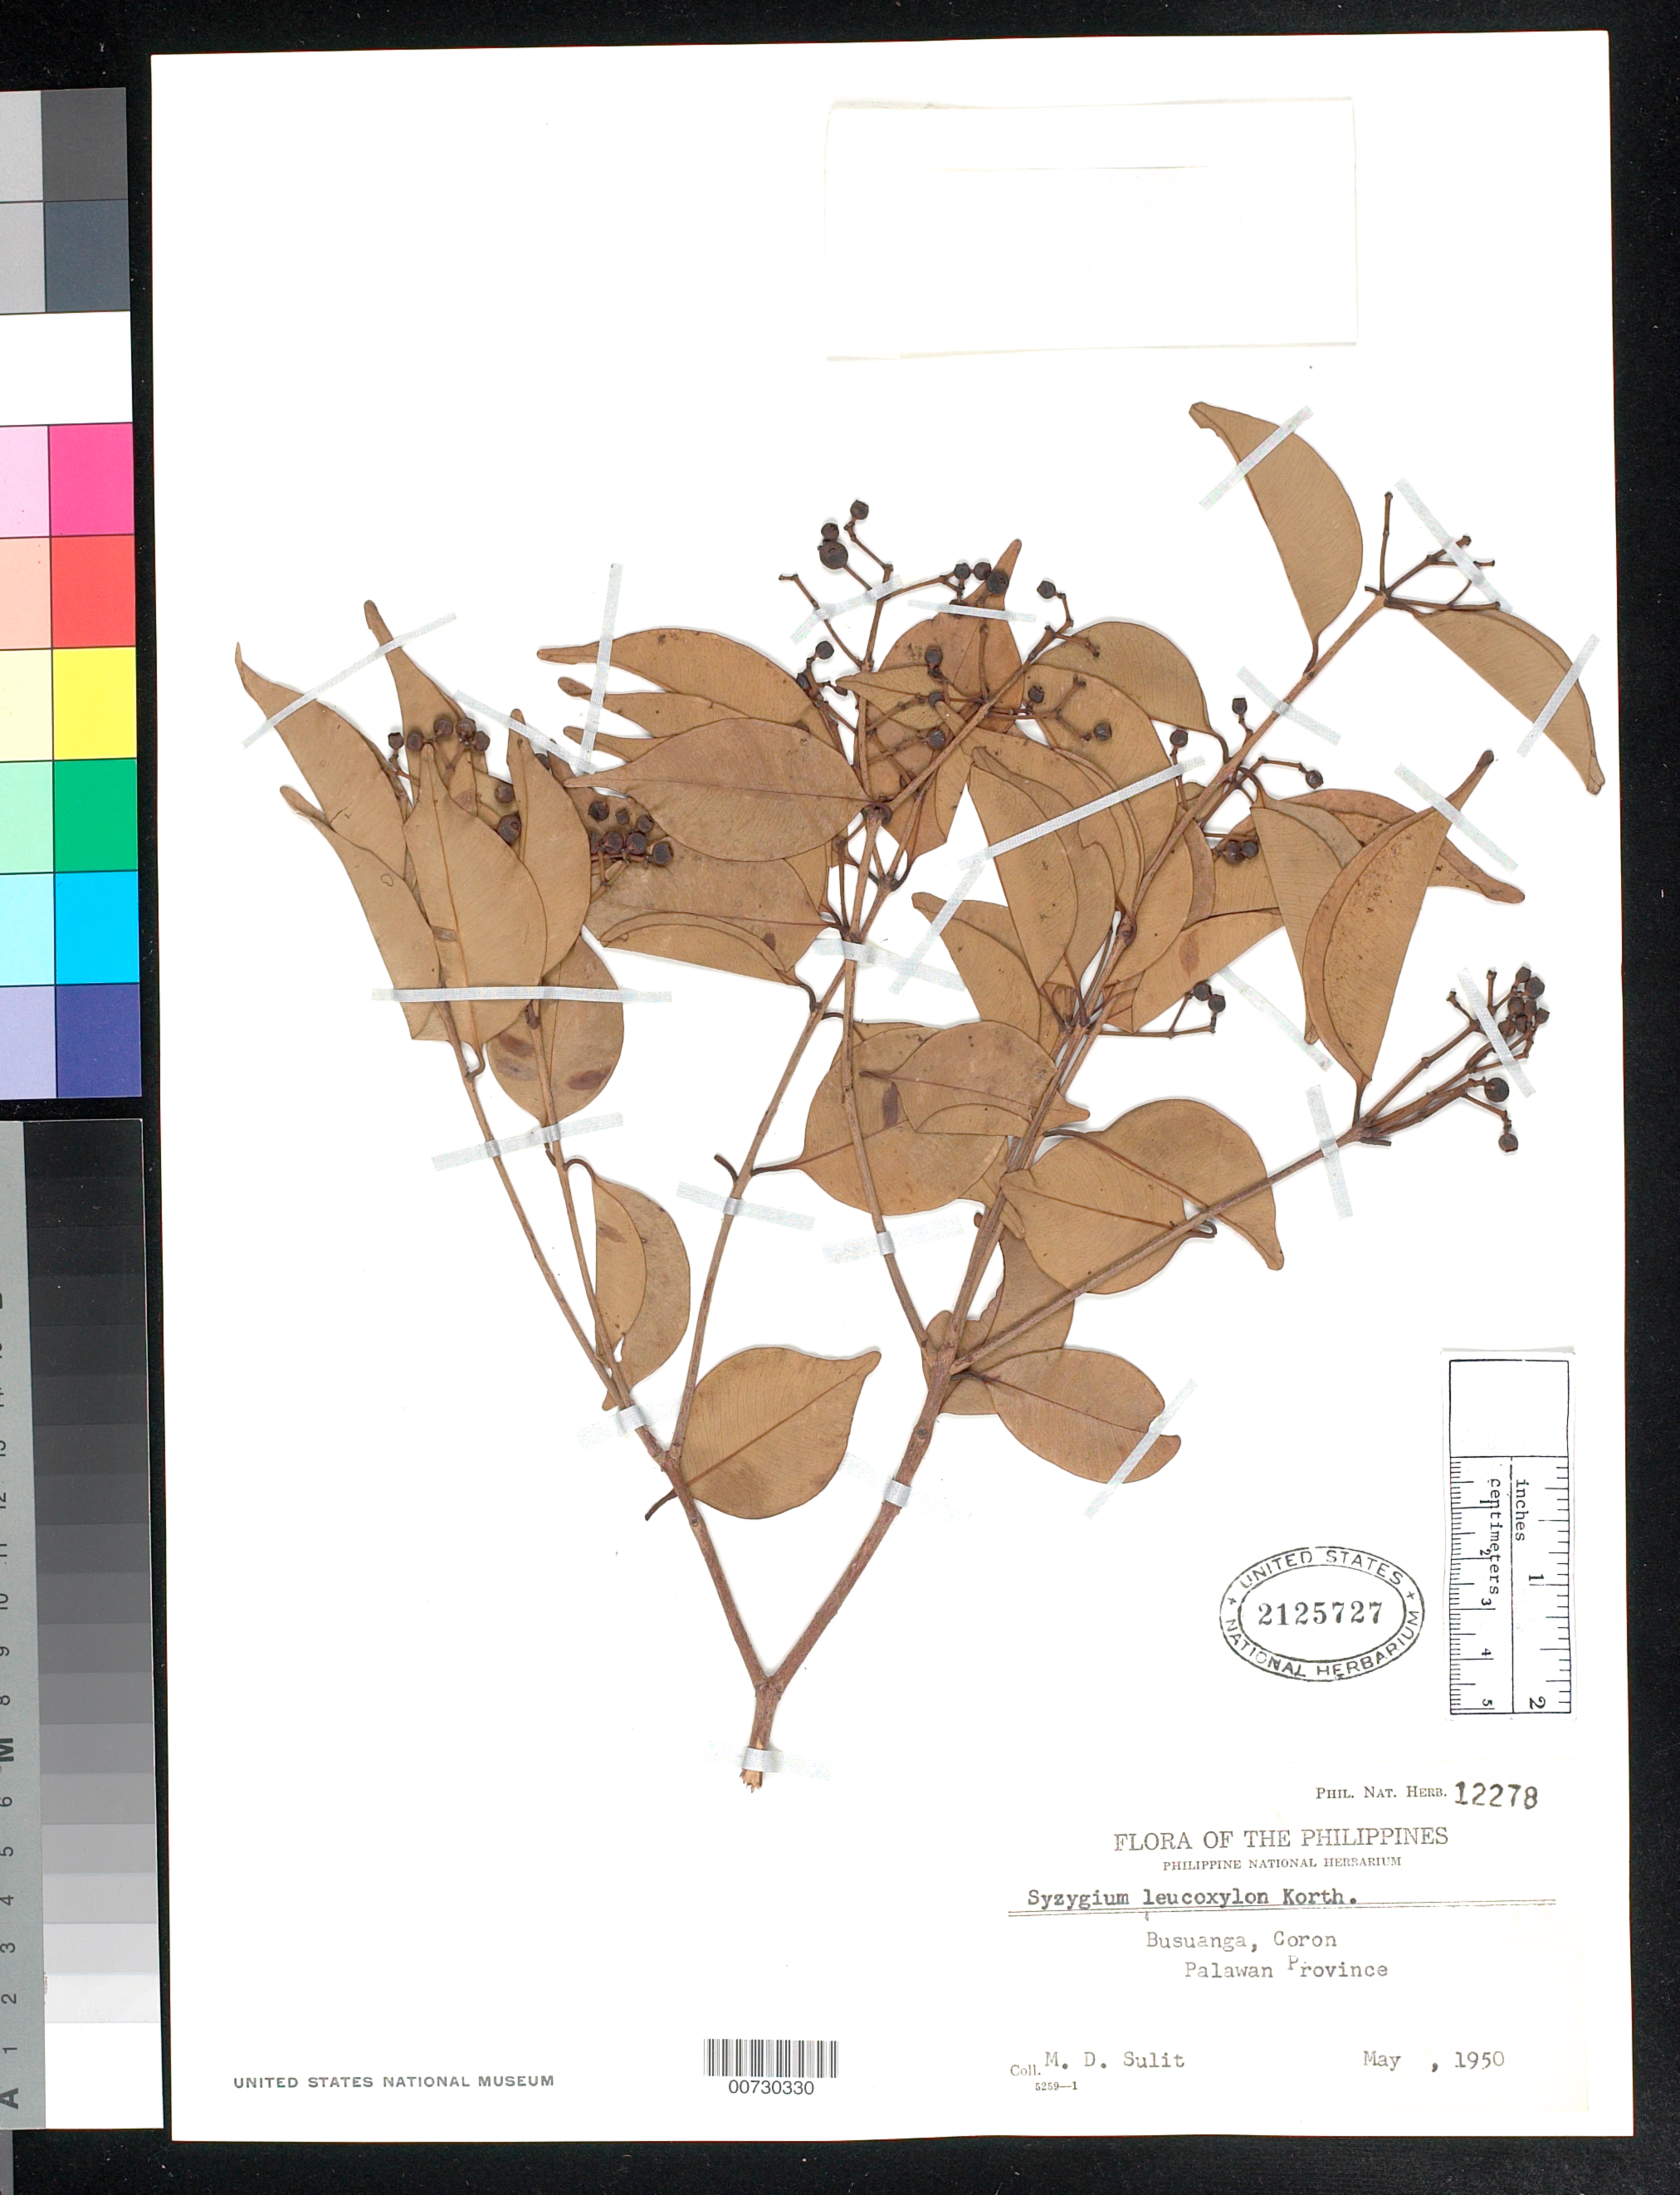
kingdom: Plantae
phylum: Tracheophyta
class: Magnoliopsida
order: Myrtales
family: Myrtaceae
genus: Syzygium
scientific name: Syzygium leucoxylon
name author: Korth.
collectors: M. Sulit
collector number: Phil. Nat. Herb. 12278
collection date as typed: May 1950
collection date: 1950-05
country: Philippines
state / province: Mimaropa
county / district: Palawan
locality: Busuanga, Coron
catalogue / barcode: US 2125727